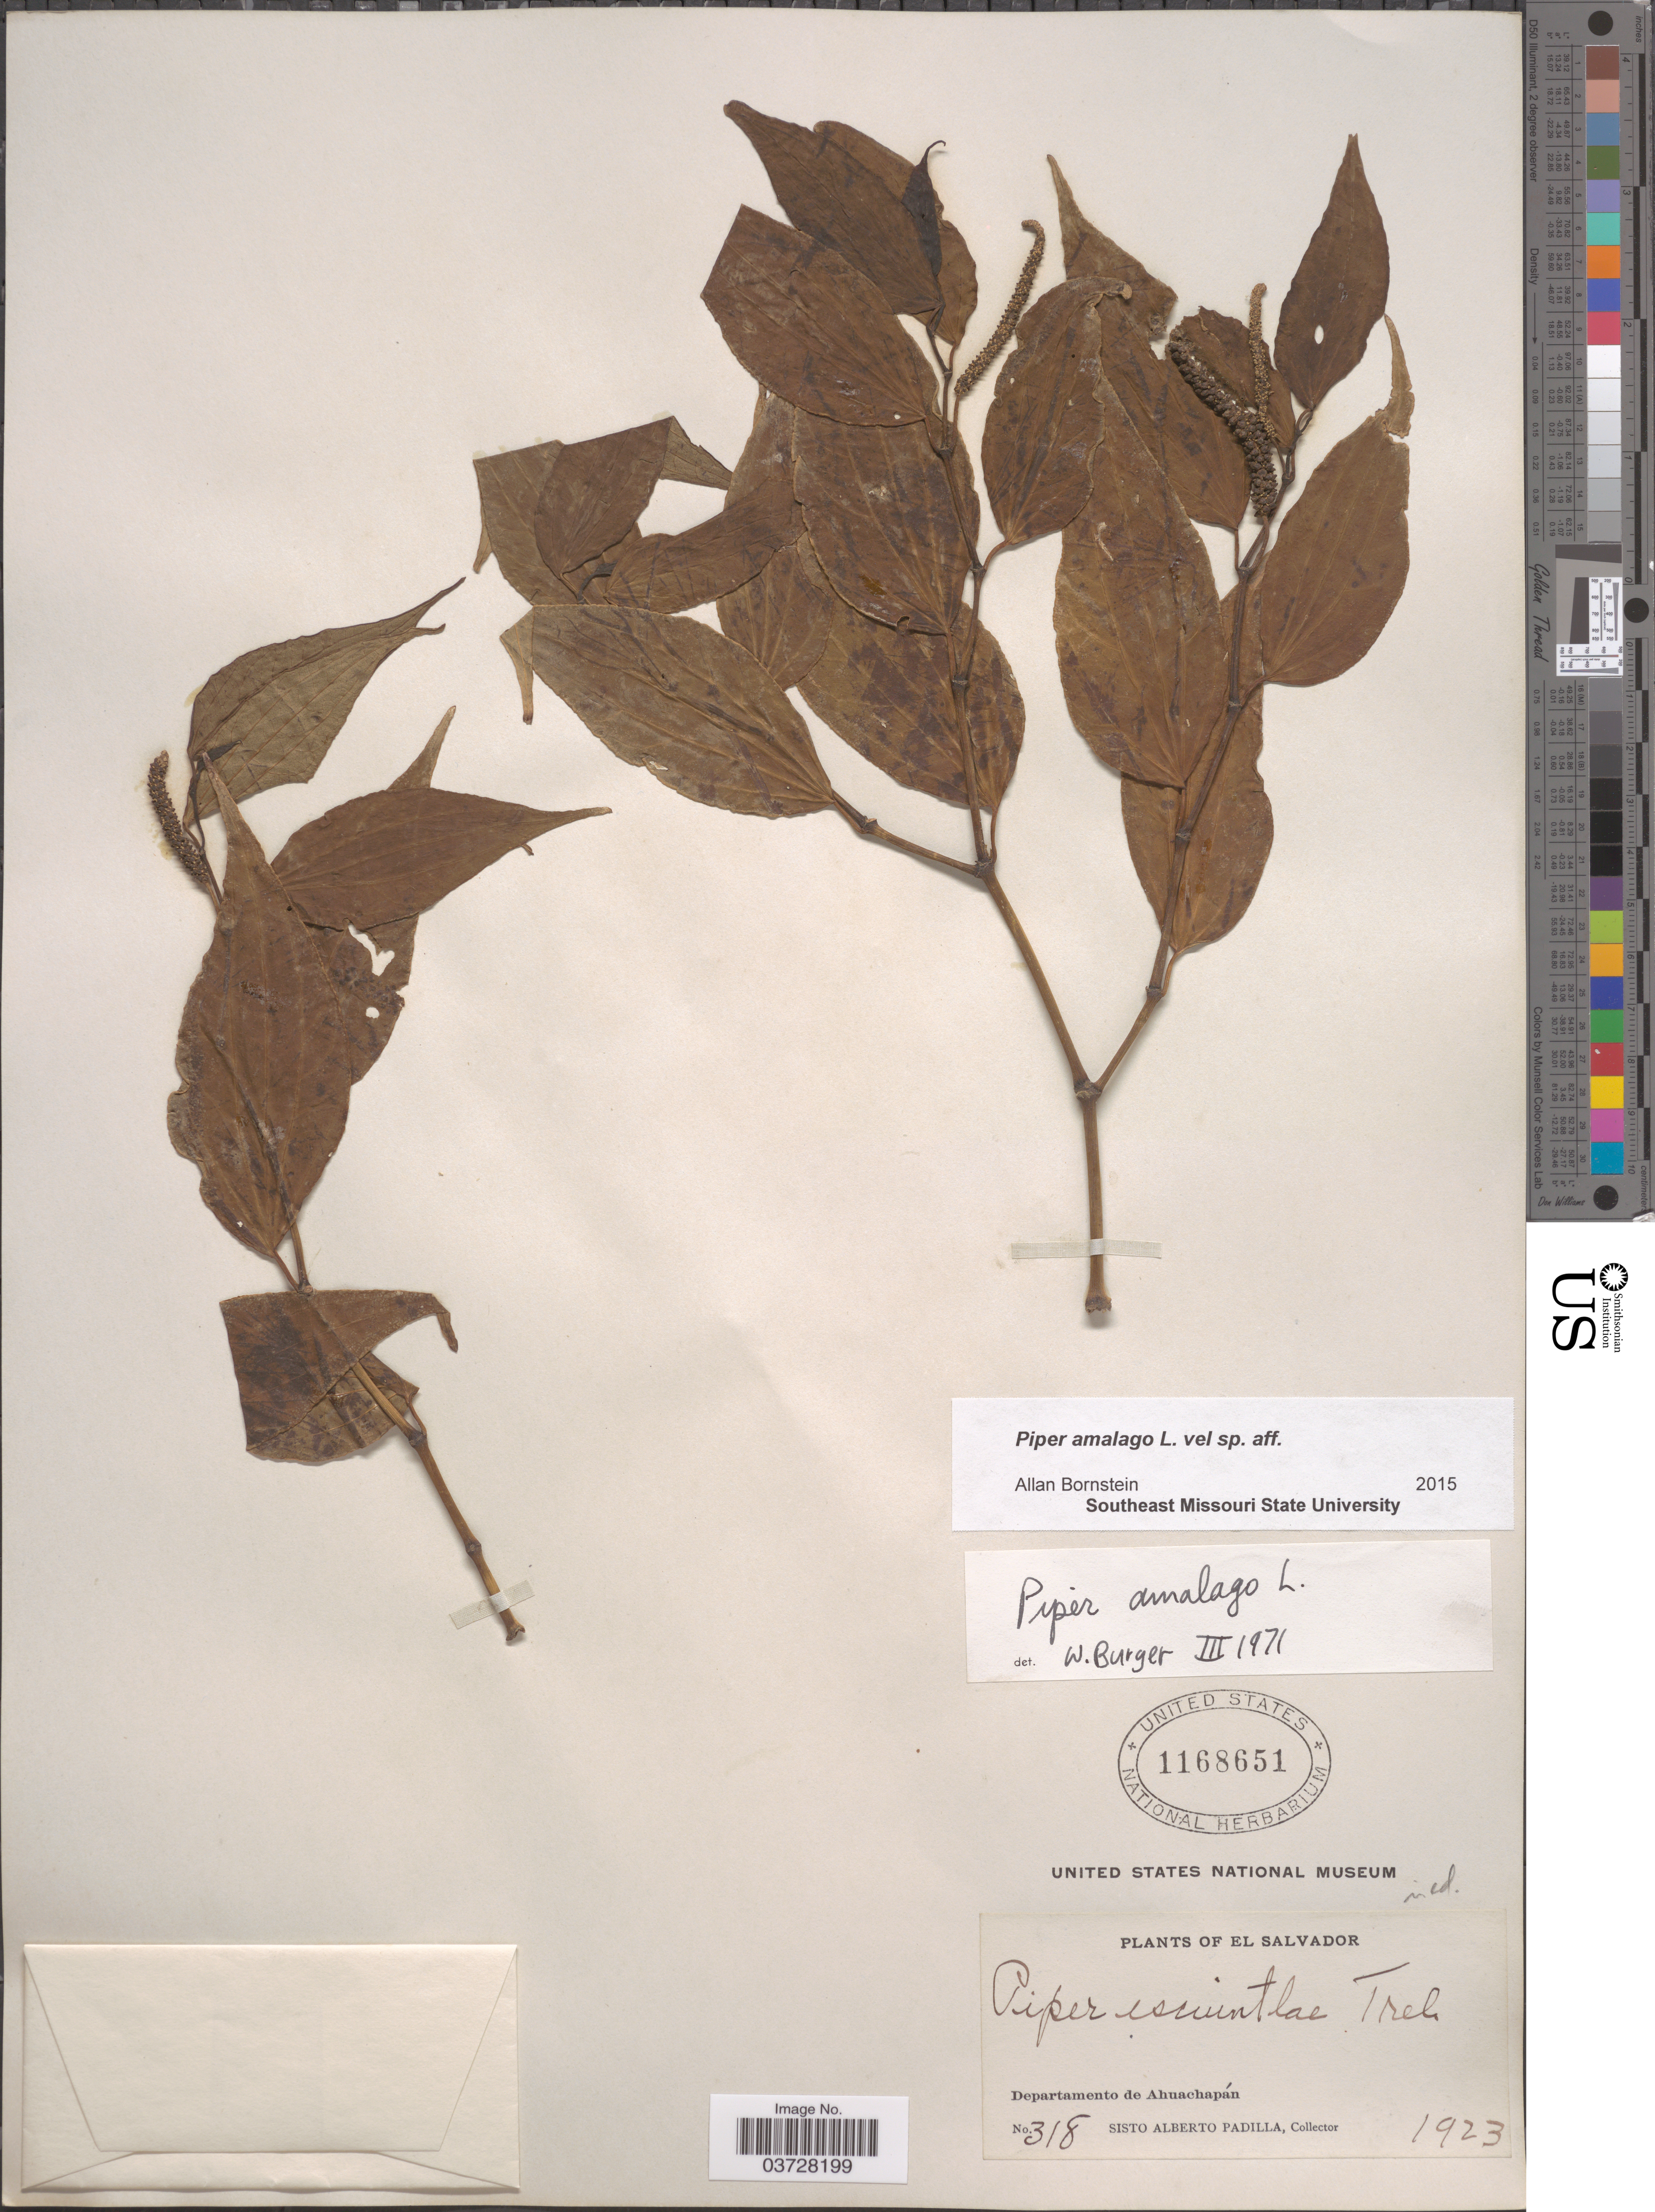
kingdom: Plantae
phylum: Tracheophyta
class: Magnoliopsida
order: Piperales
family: Piperaceae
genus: Piper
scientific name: Piper amalago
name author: L.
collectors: S. A. Padilla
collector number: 318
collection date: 1923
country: El Salvador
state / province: Ahuachapan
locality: Departamento de Ahuachapán.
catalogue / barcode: US 1168651